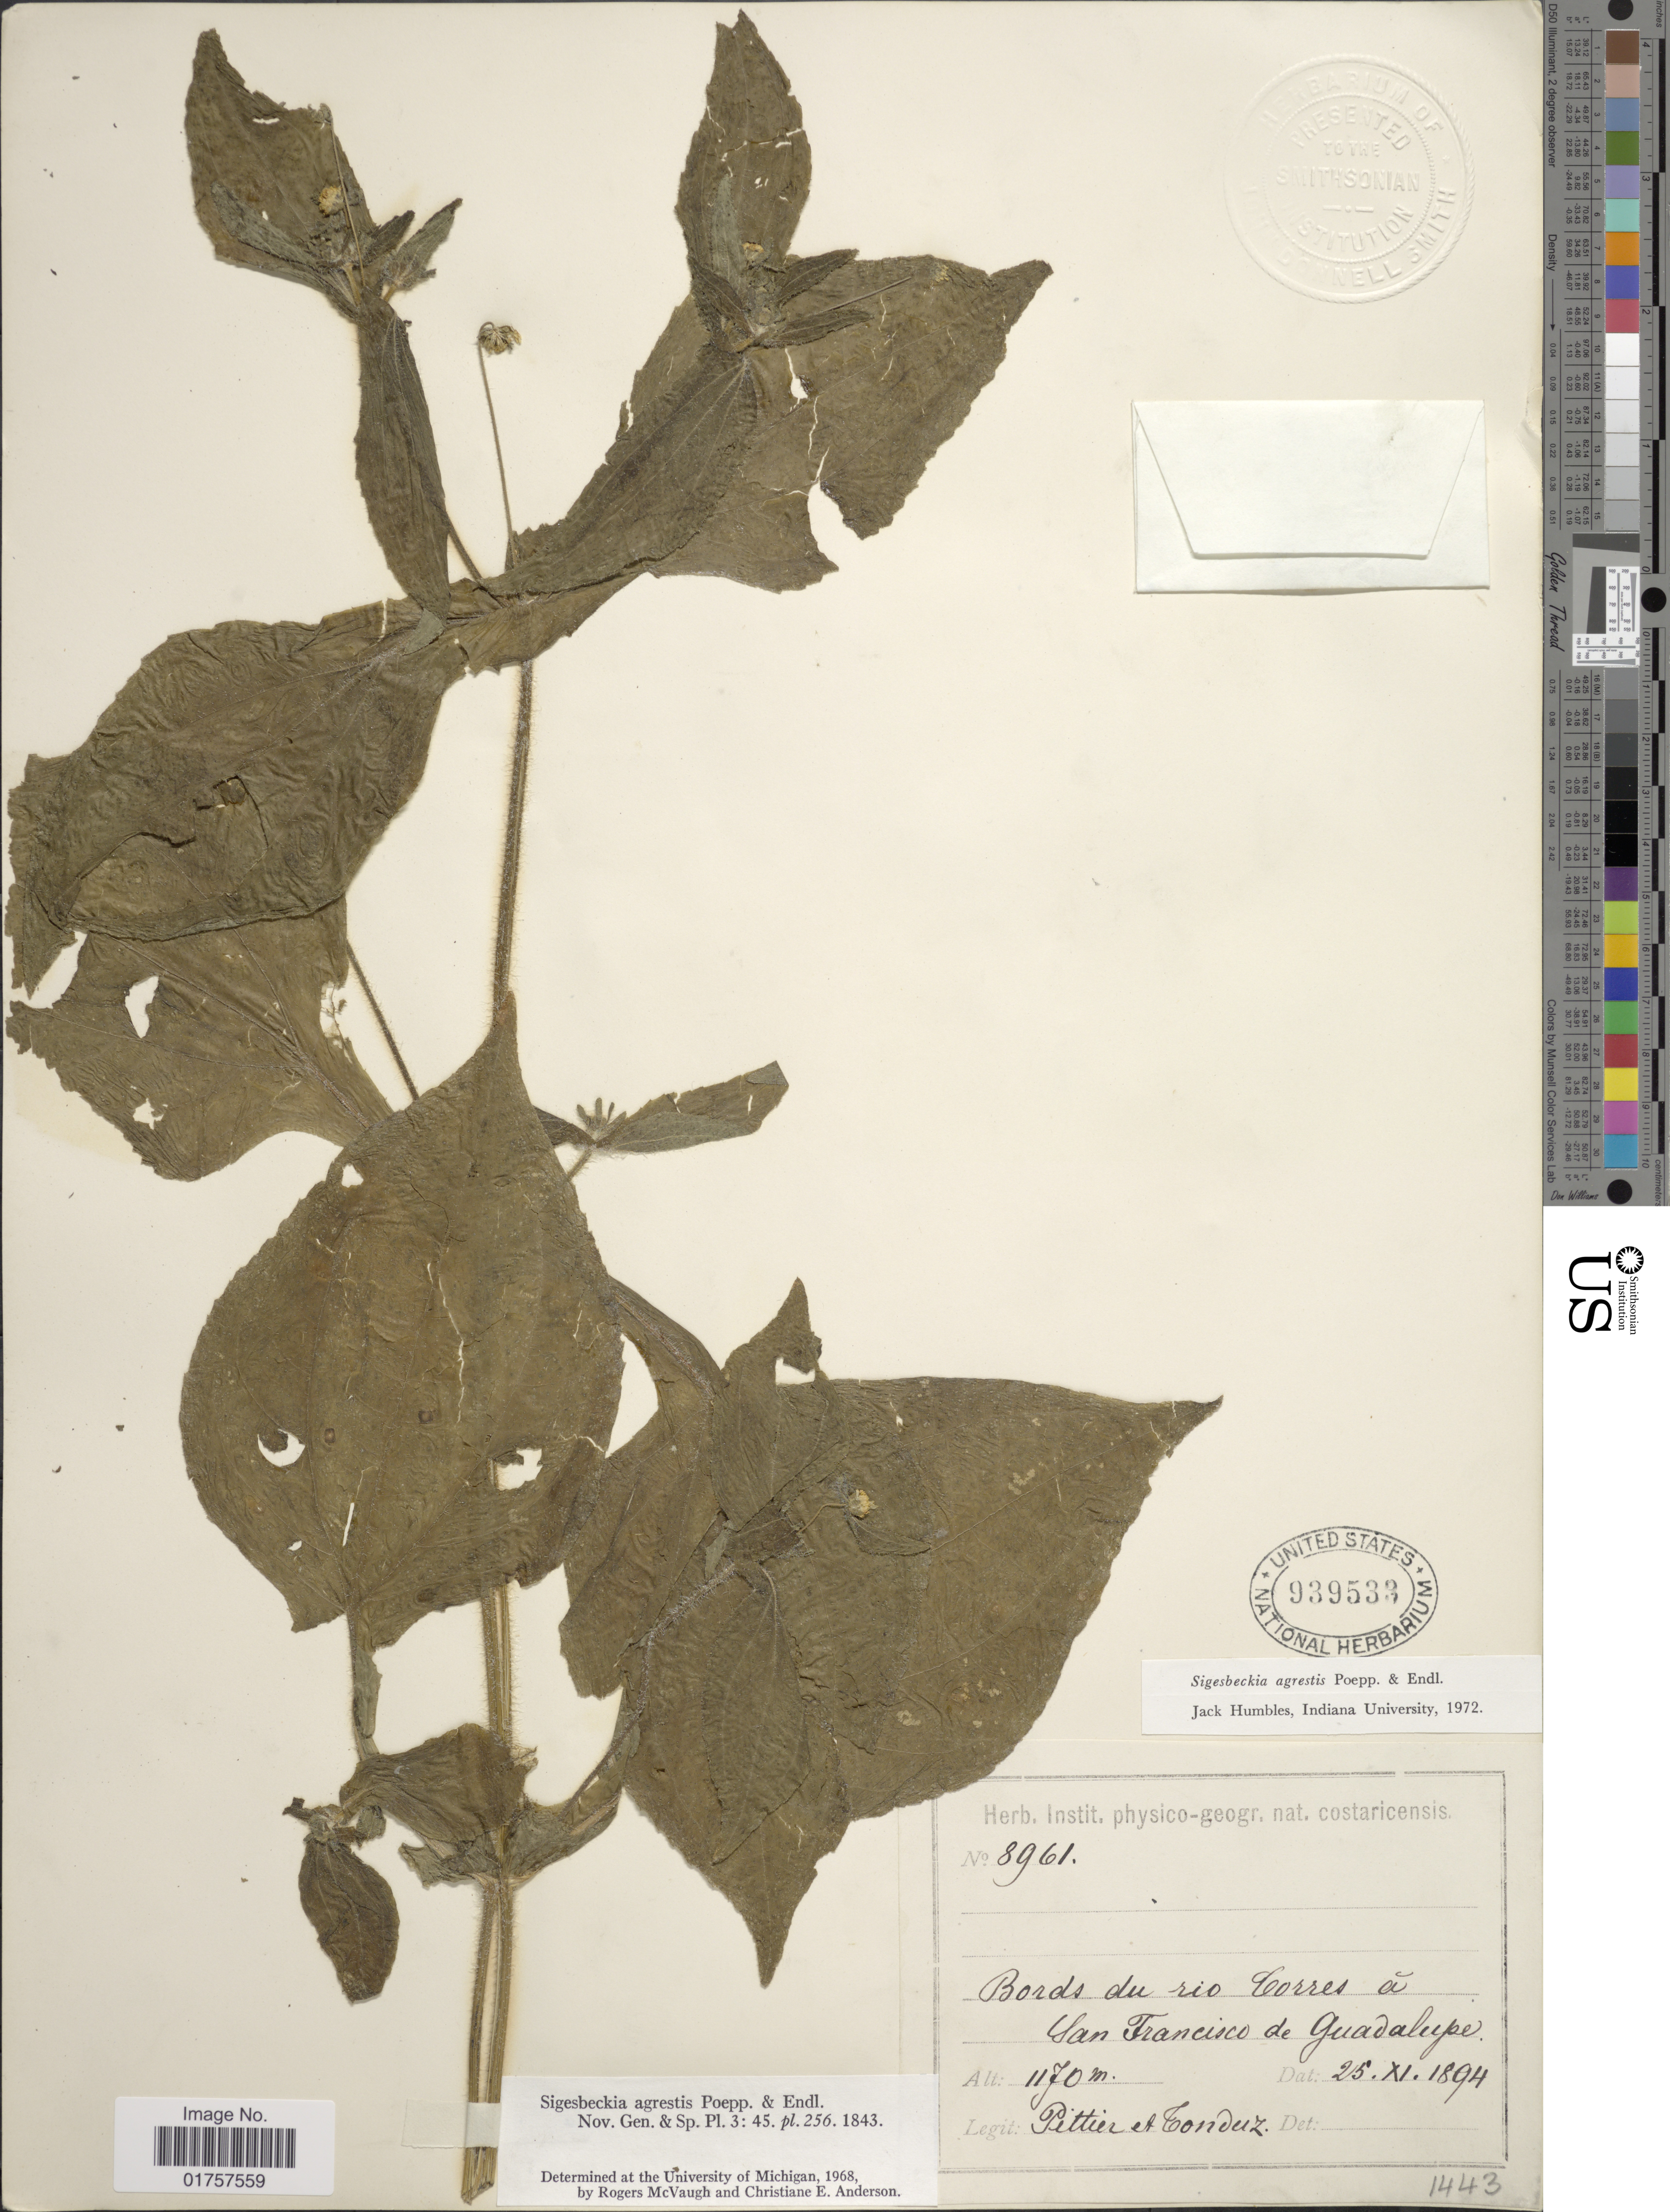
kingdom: Plantae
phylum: Tracheophyta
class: Magnoliopsida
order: Asterales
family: Asteraceae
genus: Sigesbeckia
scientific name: Sigesbeckia agrestis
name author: Poepp.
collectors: Pittier, -- & A. Tonduz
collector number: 8961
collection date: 1894-11-25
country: Costa Rica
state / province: San José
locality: Bords du Río Torres a San Francisco de Guadalupe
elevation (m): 1170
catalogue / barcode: US 939533